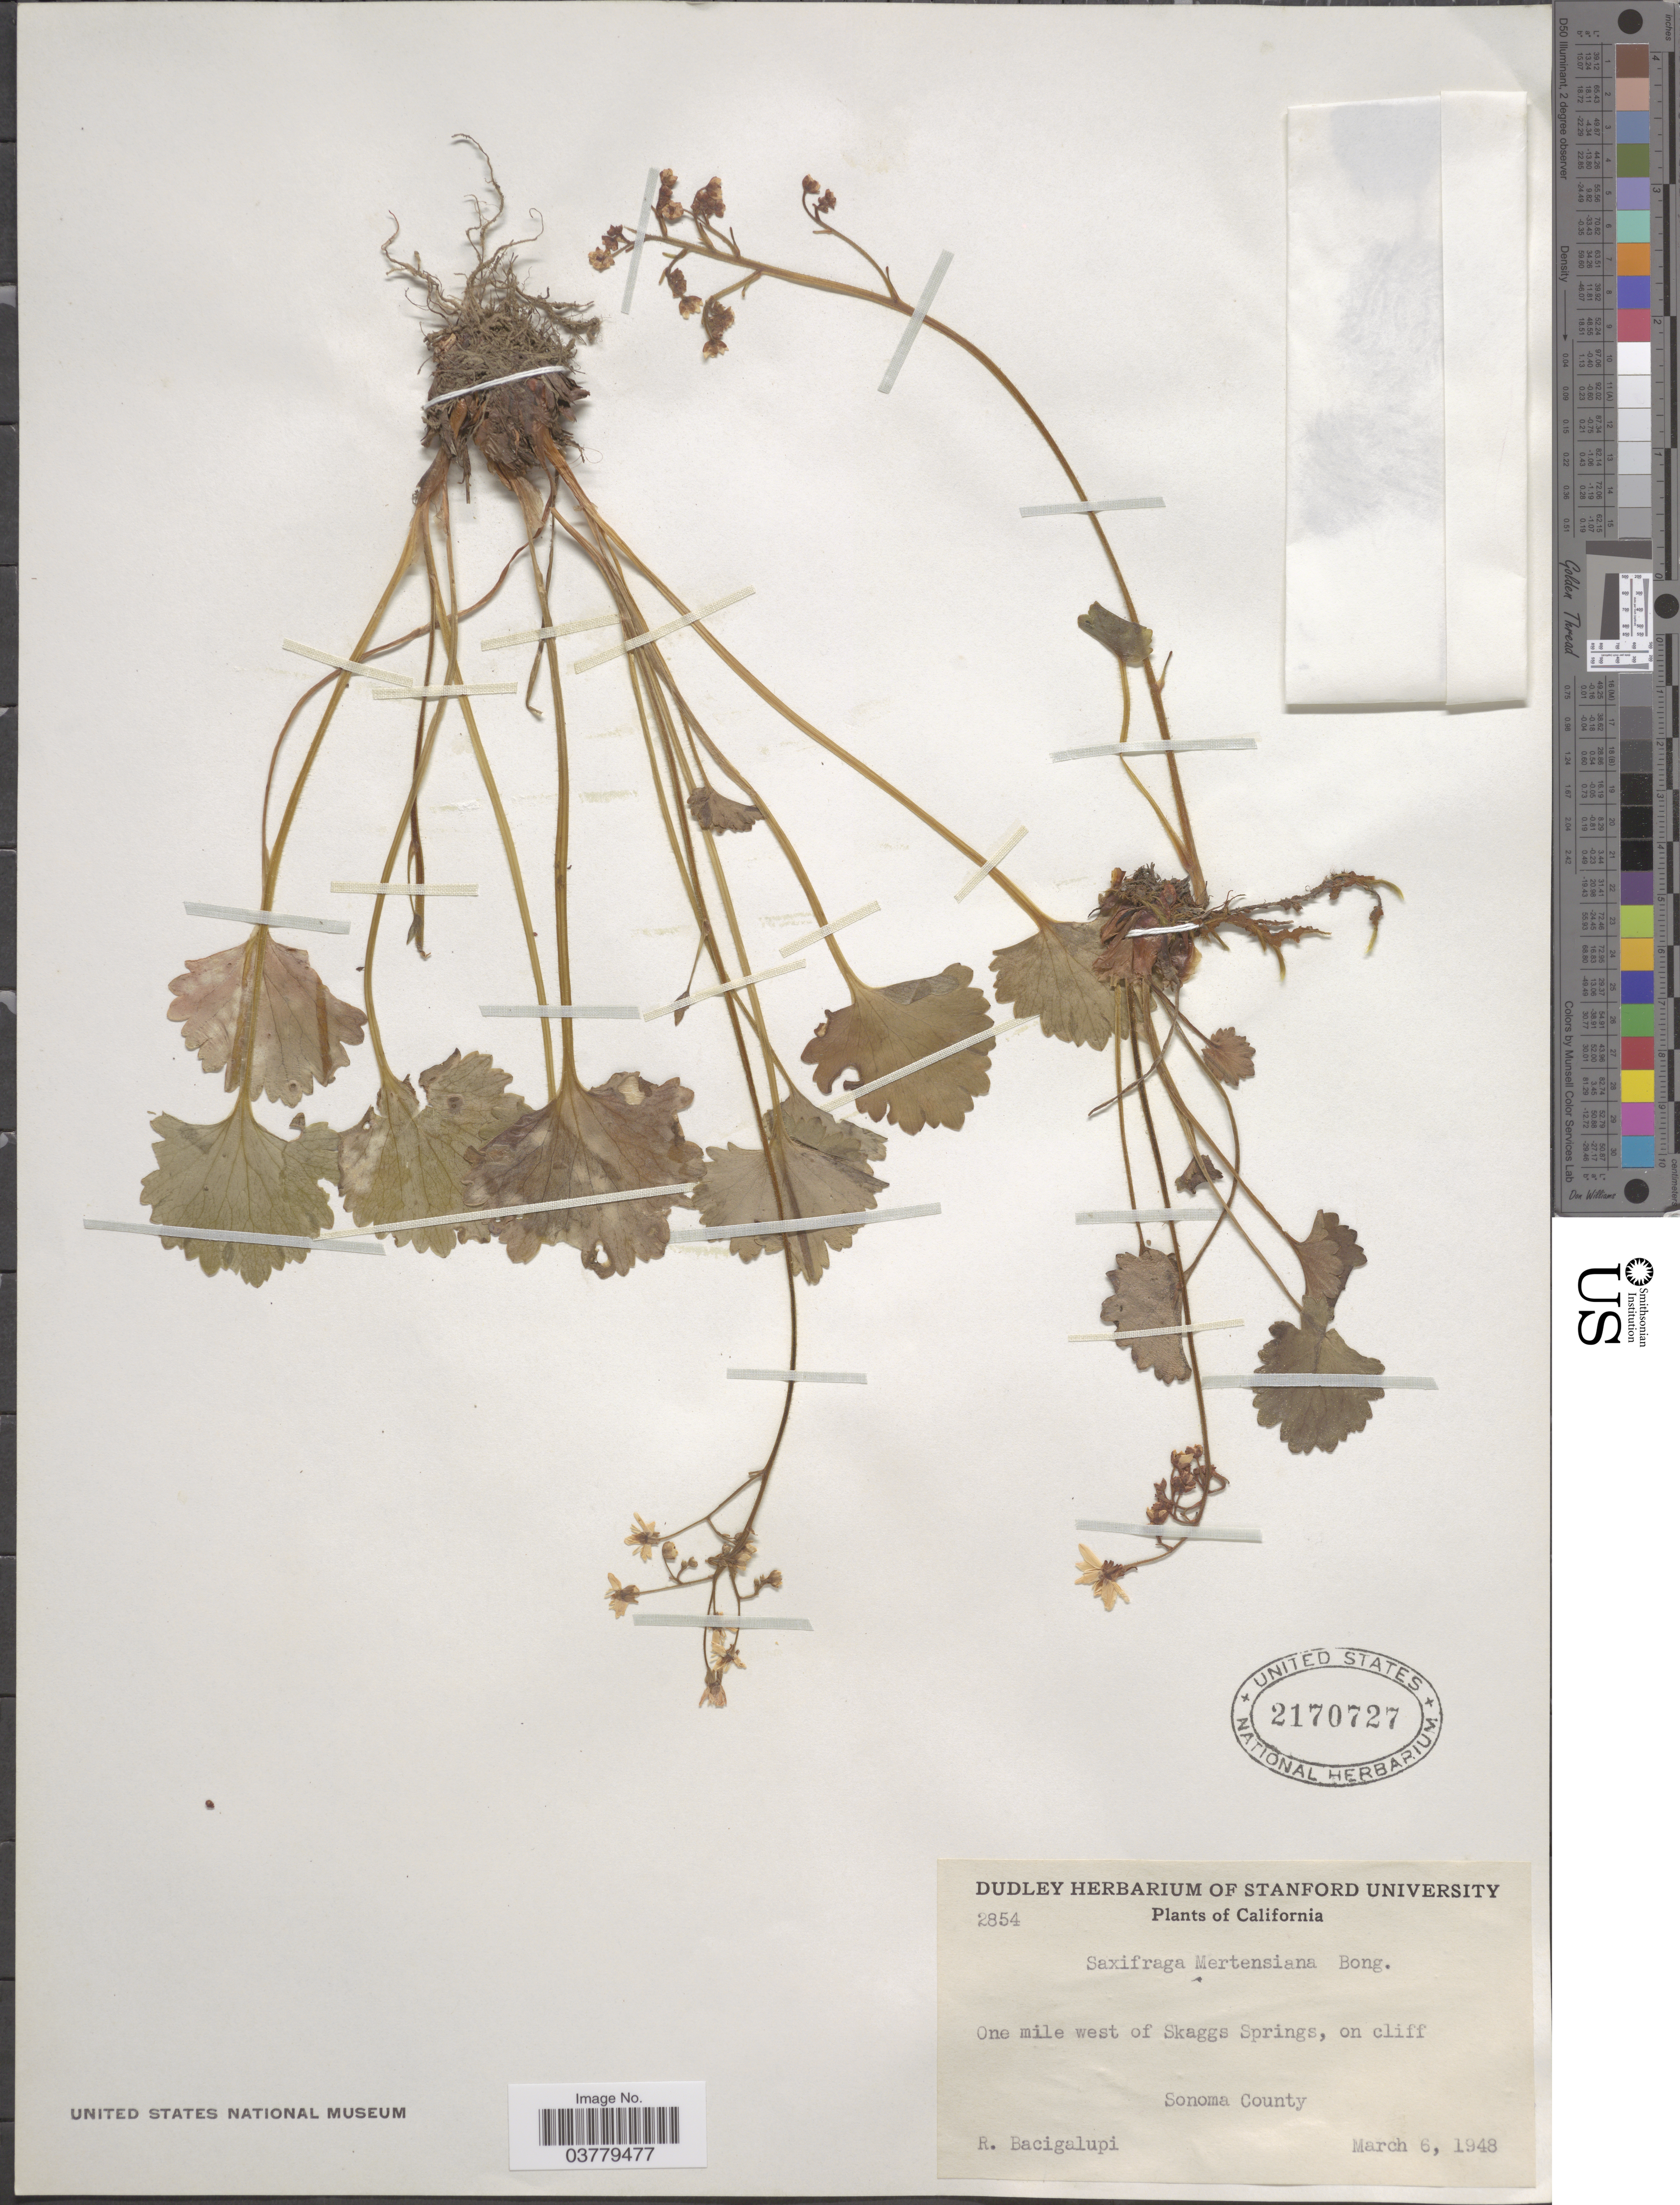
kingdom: Plantae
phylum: Tracheophyta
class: Magnoliopsida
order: Saxifragales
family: Saxifragaceae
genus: Saxifraga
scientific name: Saxifraga mertensiana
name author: Bong.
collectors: R. Bacigalupi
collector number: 2854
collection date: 1948-03-06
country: United States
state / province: California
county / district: Sonoma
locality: One mile west of Skaggs Springs, on cliff Sonoma County.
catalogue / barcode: US 2170727